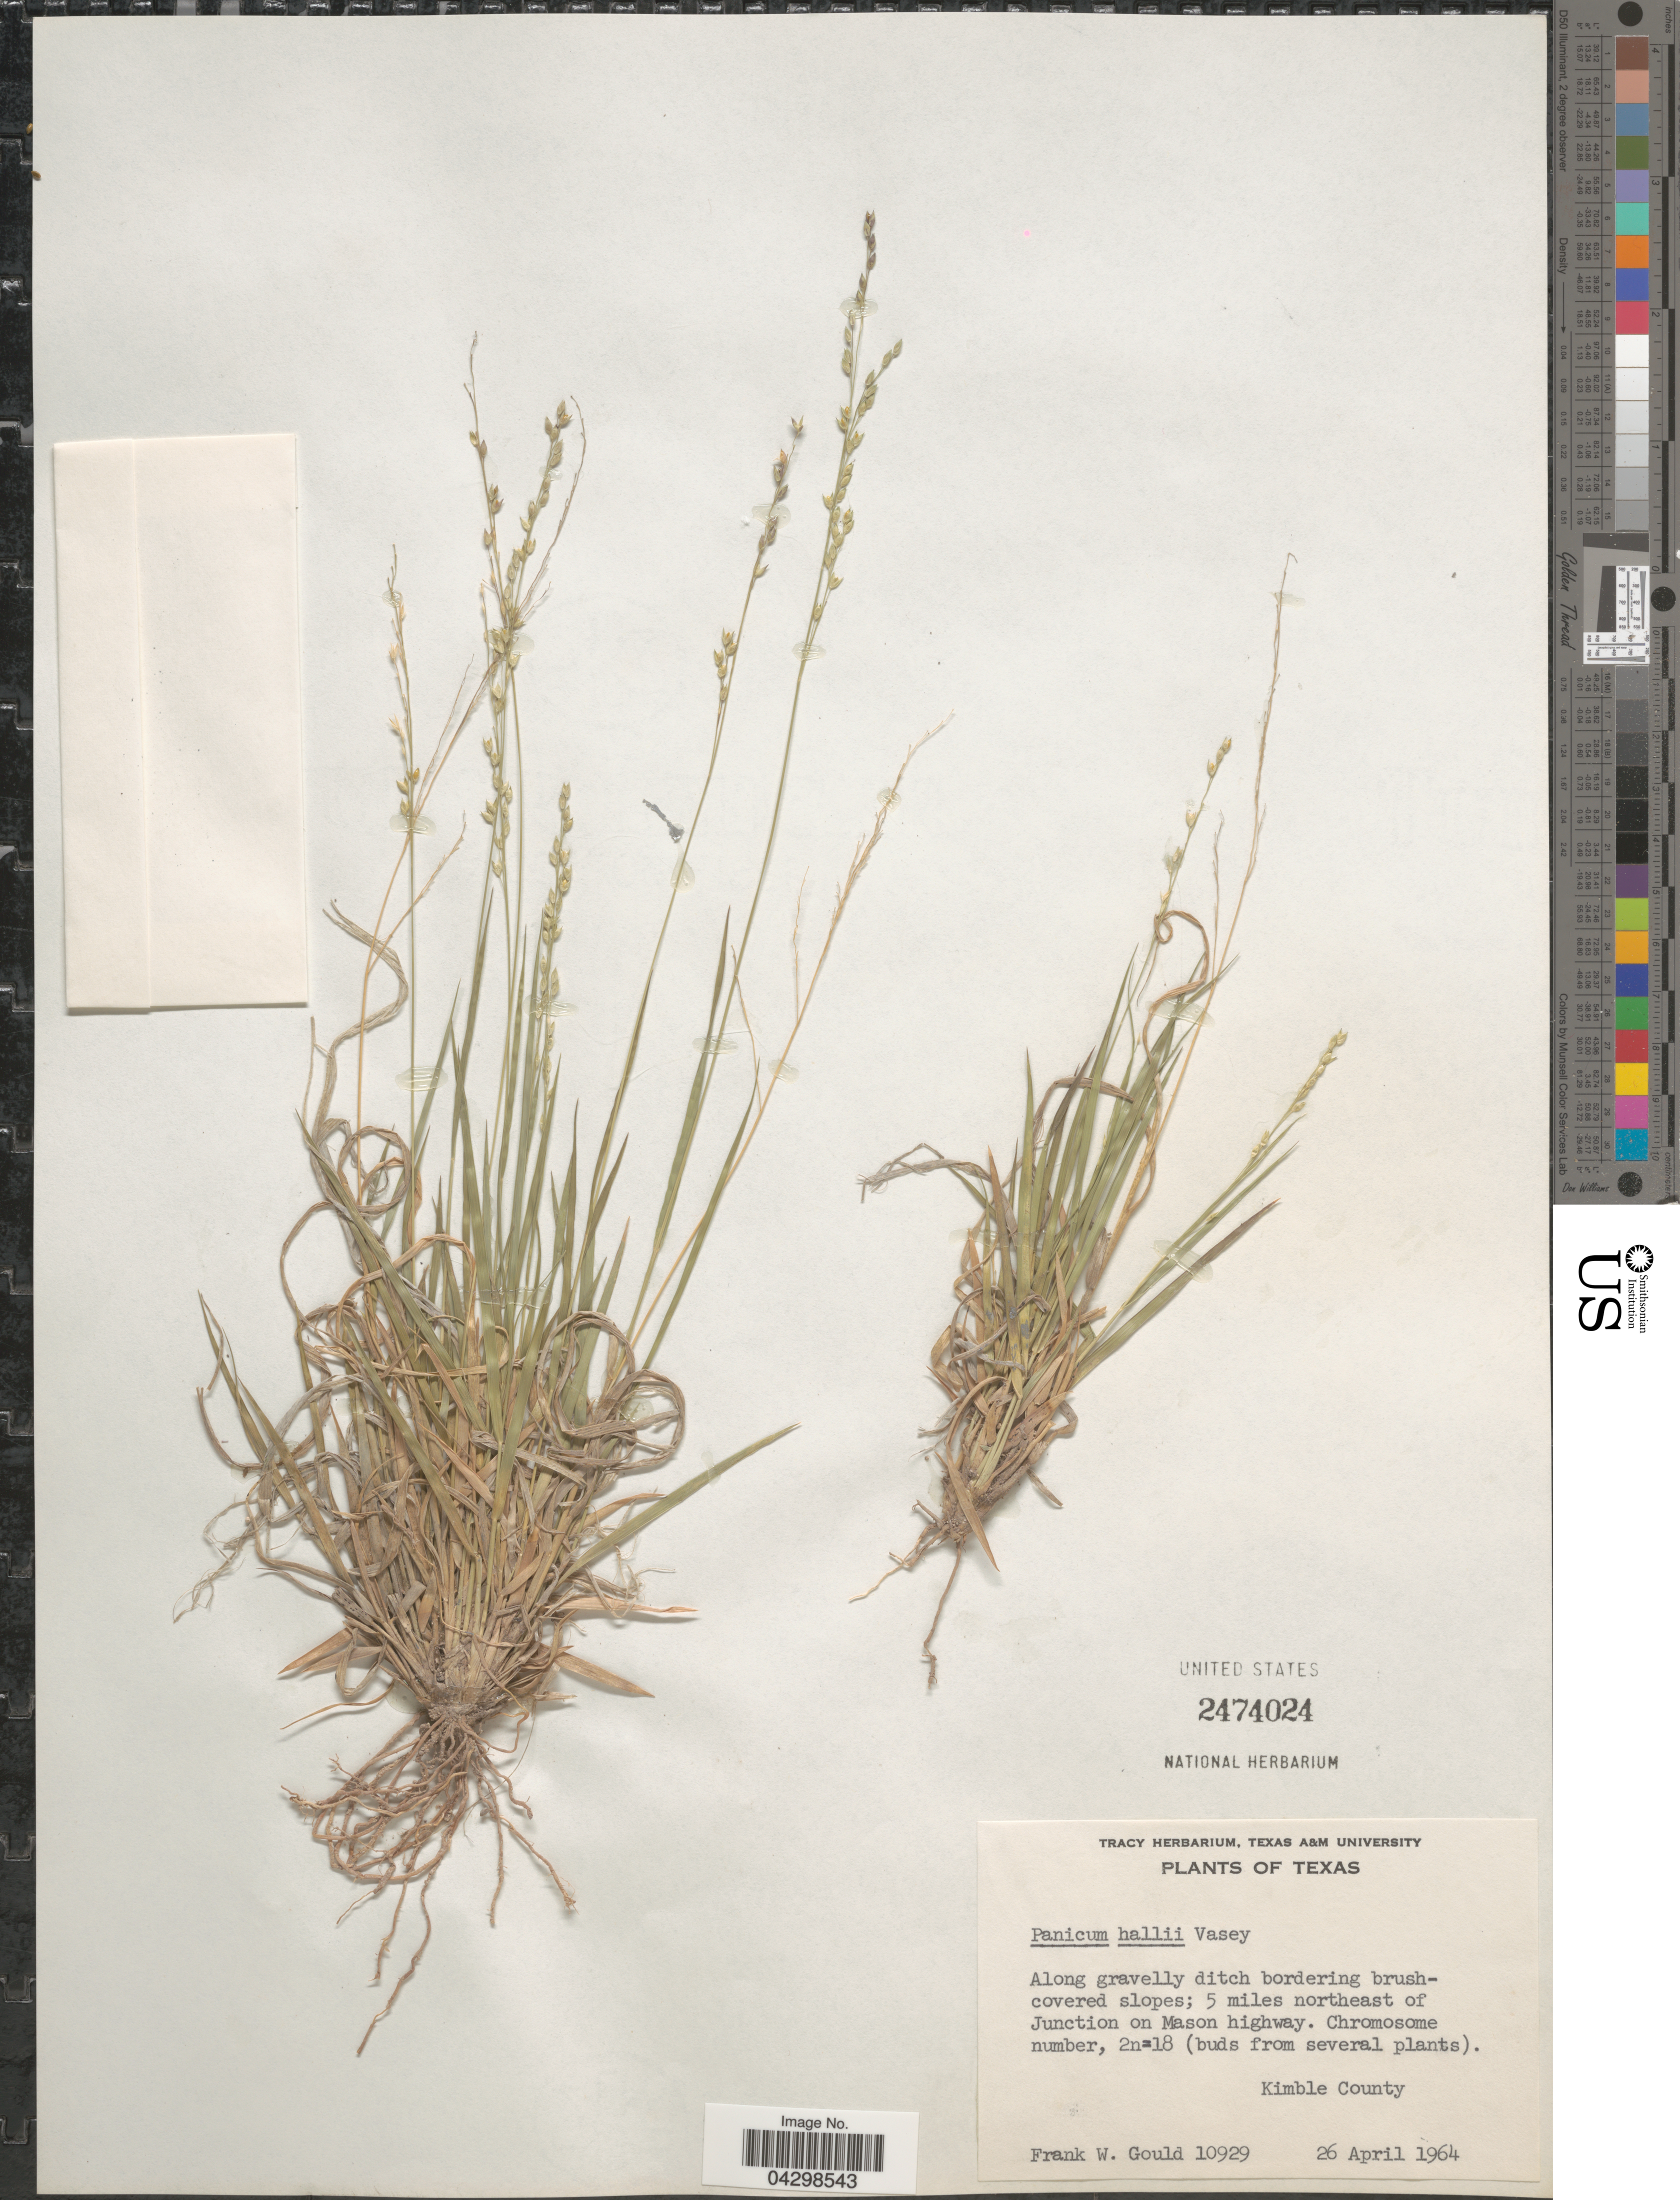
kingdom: Plantae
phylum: Tracheophyta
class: Liliopsida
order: Poales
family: Poaceae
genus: Panicum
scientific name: Panicum hallii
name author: Vasey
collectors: F. W. Gould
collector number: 10929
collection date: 1964-04-26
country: United States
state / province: Texas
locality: Along gravelly ditch bordering brush-coveres slopes; 5 miles northeast of Junction on Mason highway. Kimble County.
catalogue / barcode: US 2474024